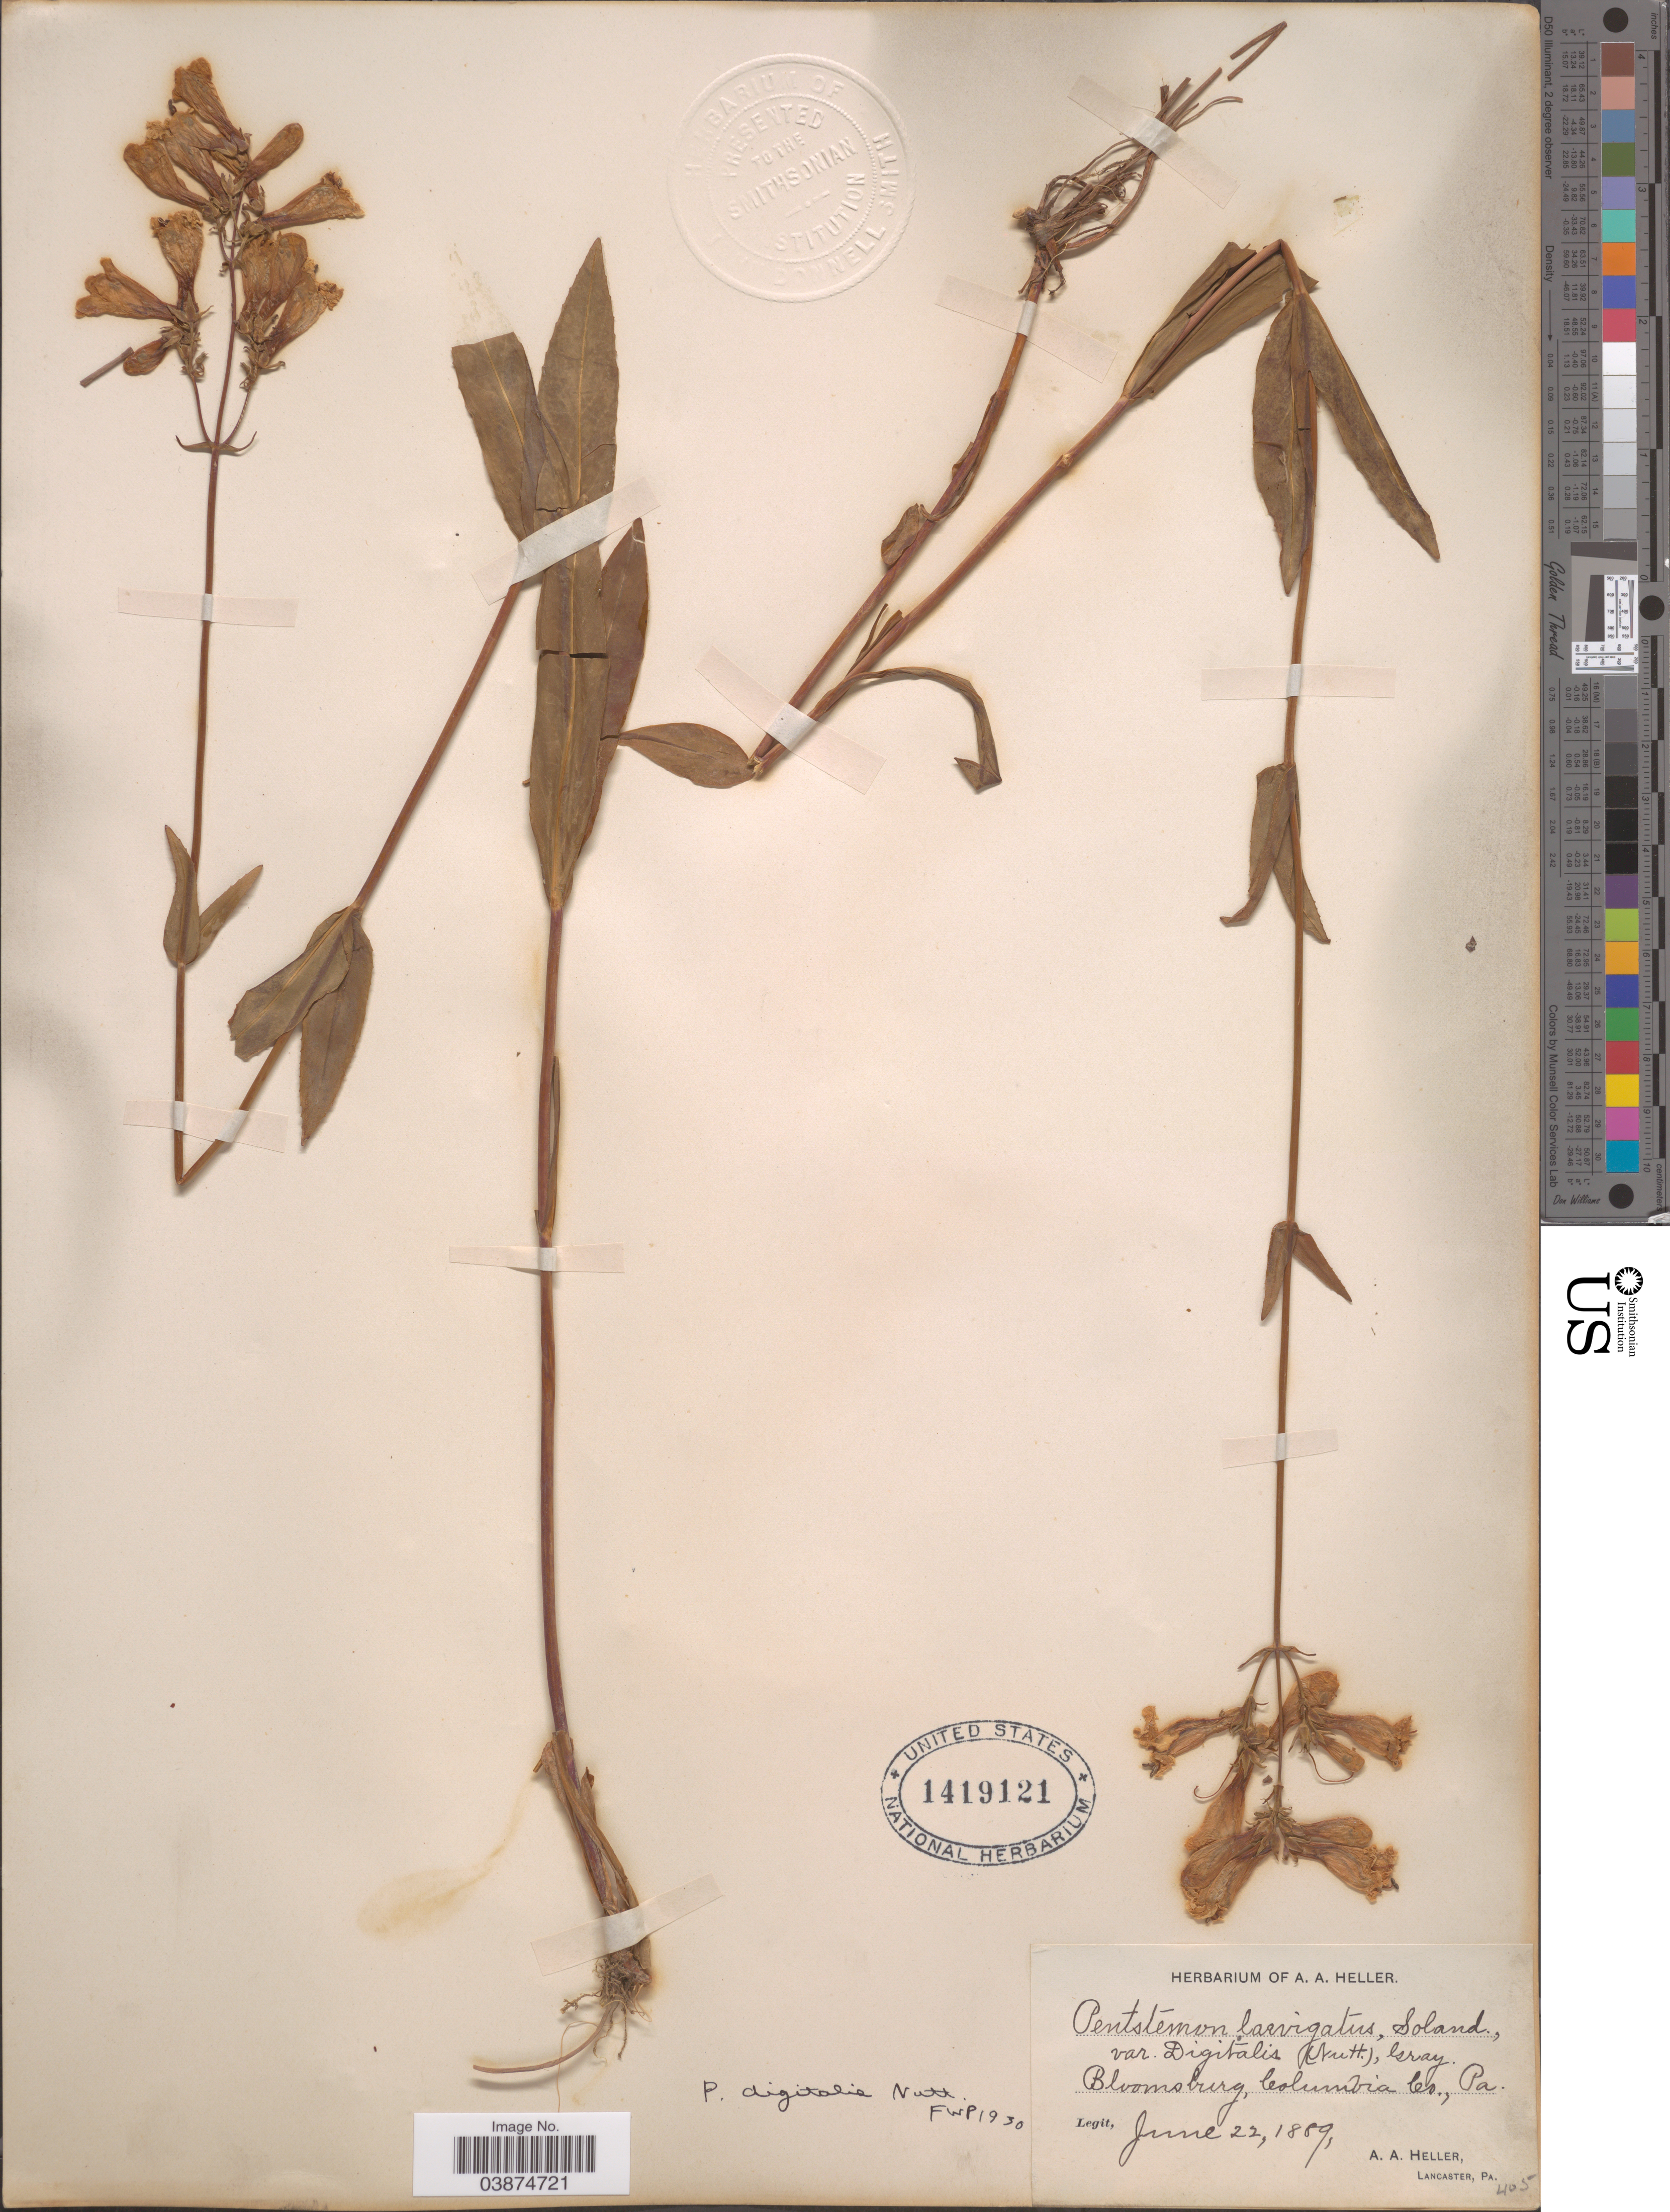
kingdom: Plantae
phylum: Tracheophyta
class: Magnoliopsida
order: Lamiales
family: Plantaginaceae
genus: Penstemon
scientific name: Penstemon digitalis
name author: Nutt. ex Sims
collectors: A. A. Heller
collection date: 1889-06-22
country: United States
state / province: Pennsylvania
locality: Bloomsburg, Columbia Co.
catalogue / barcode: US 1419121